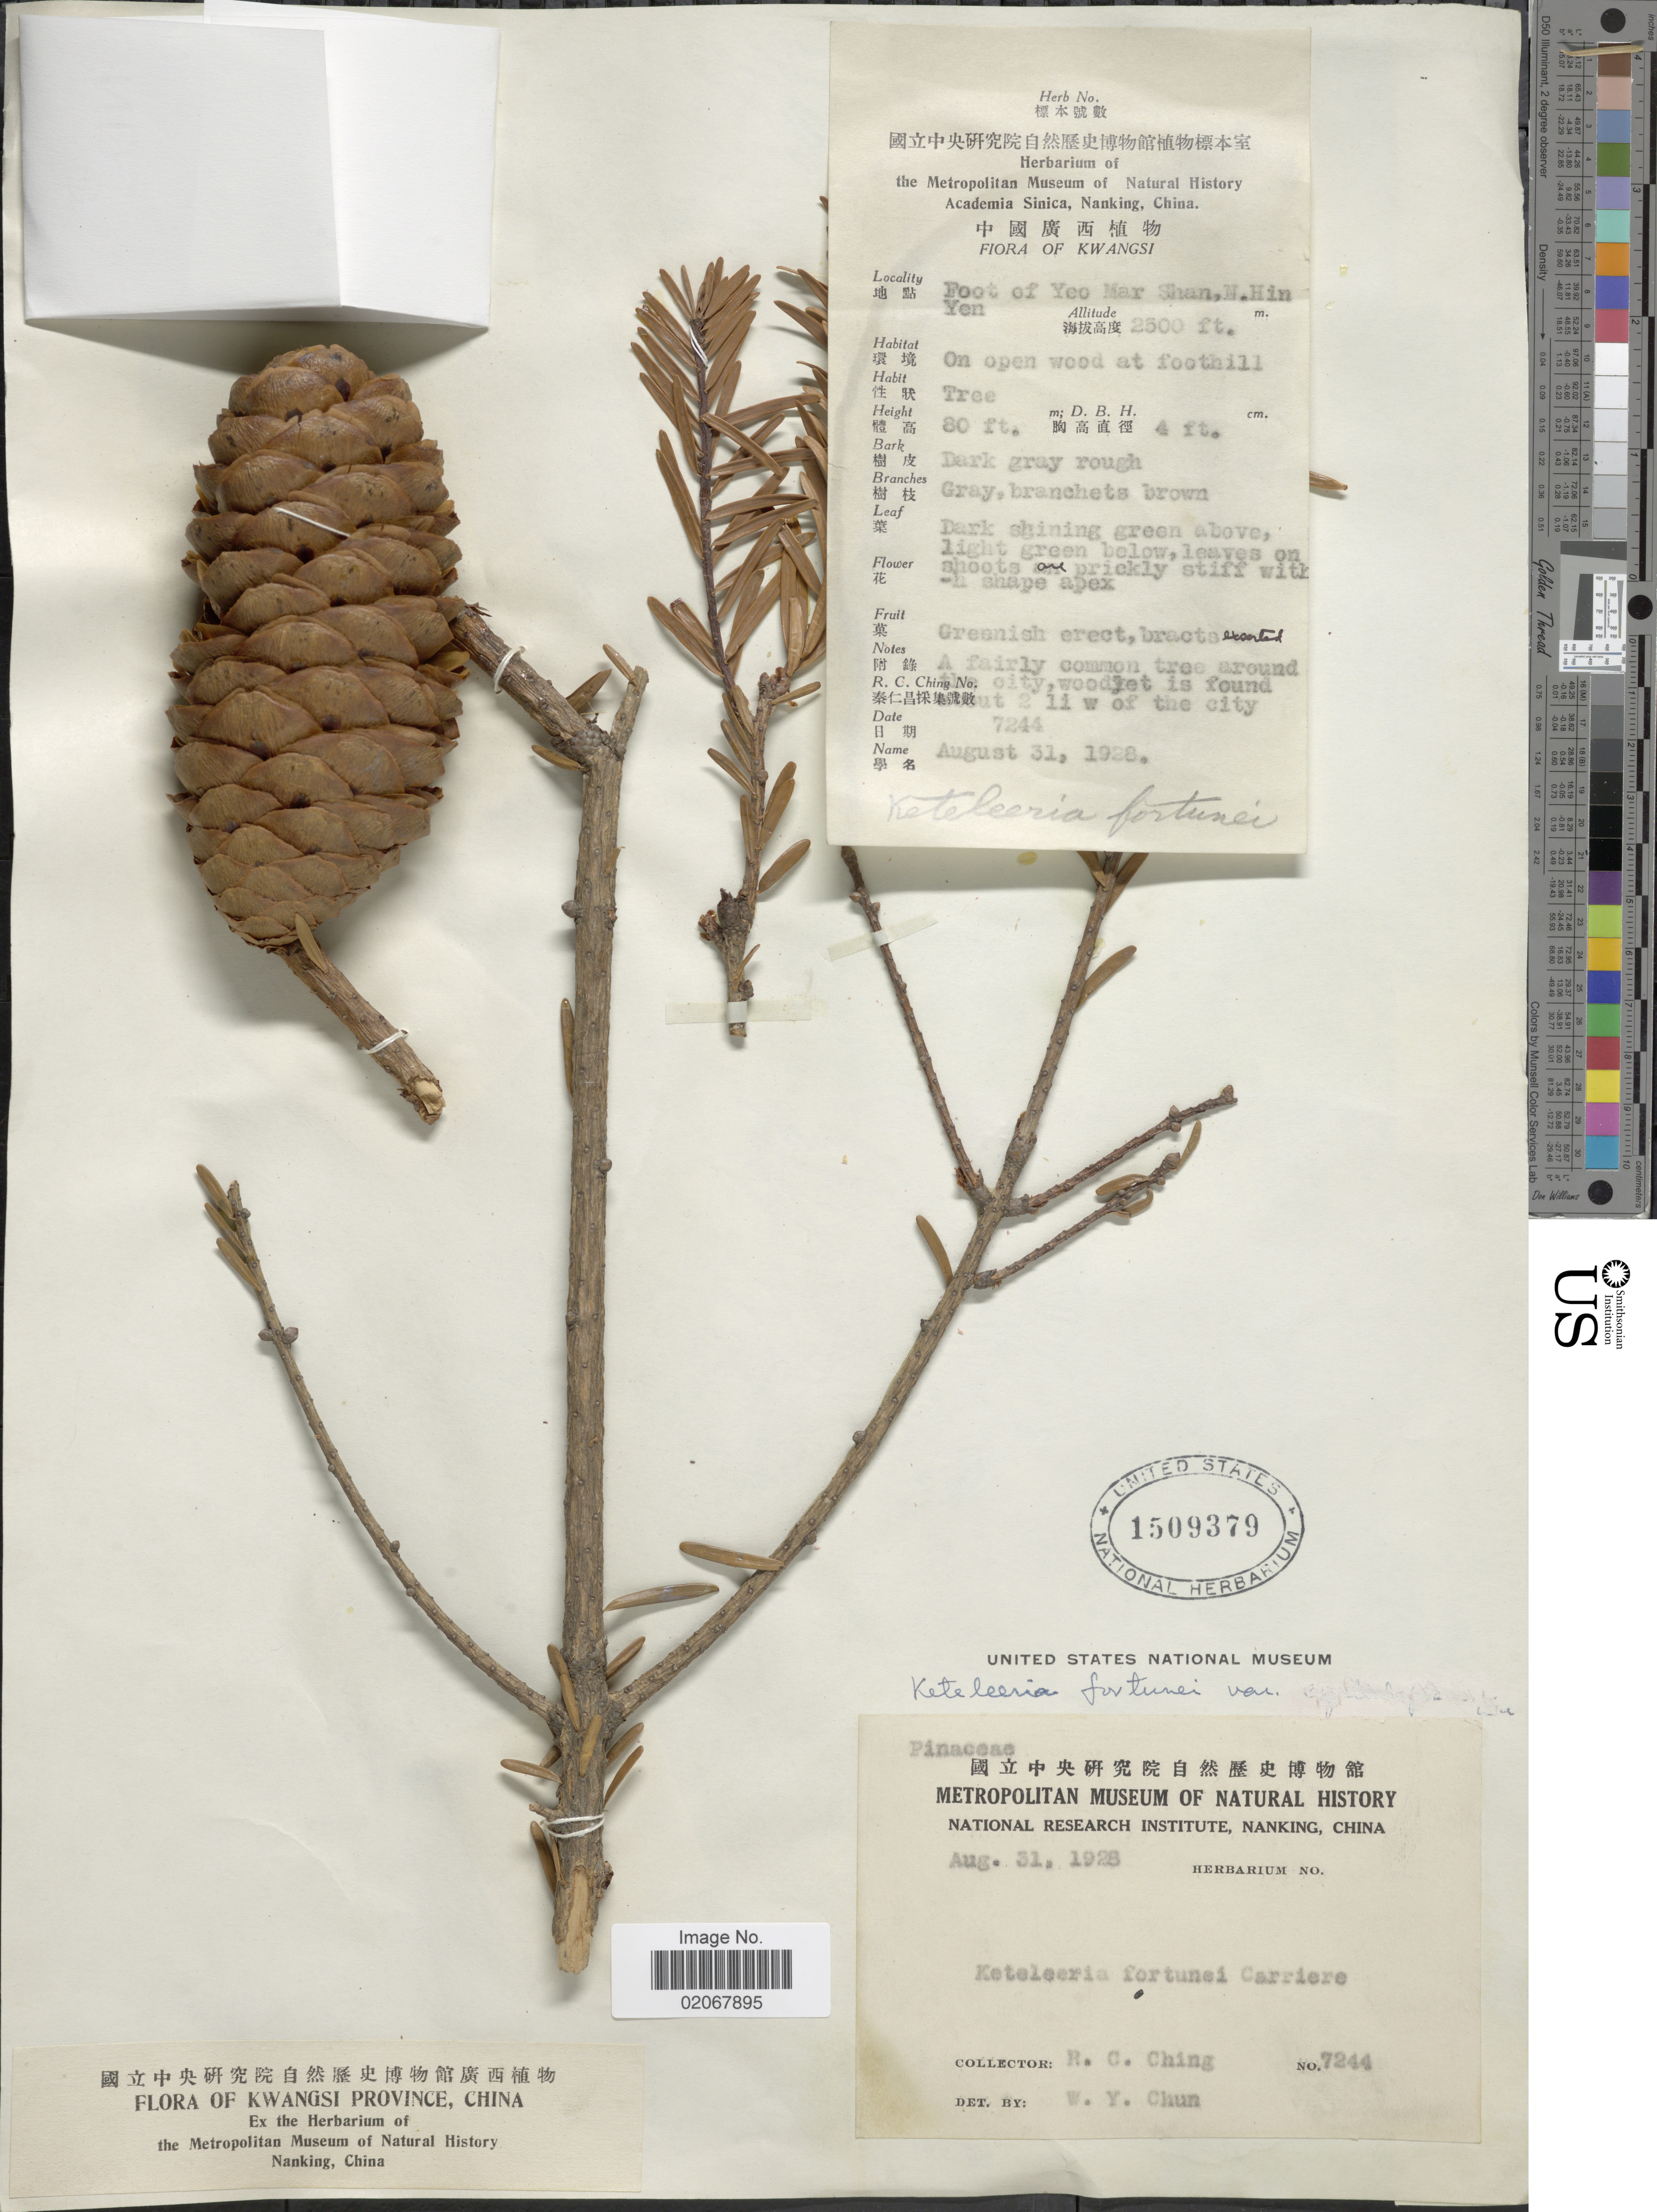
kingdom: Plantae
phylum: Tracheophyta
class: Pinopsida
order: Pinales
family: Pinaceae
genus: Keteleeria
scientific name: Keteleeria fortunei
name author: (A. Murray bis) Carrière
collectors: R. C. Ching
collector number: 7244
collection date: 1928-08-31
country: China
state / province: Guangxi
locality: Kwangsi Province, Foot of Yeo Mar Shan, N. Hin Yen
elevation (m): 762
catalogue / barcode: US 1509379